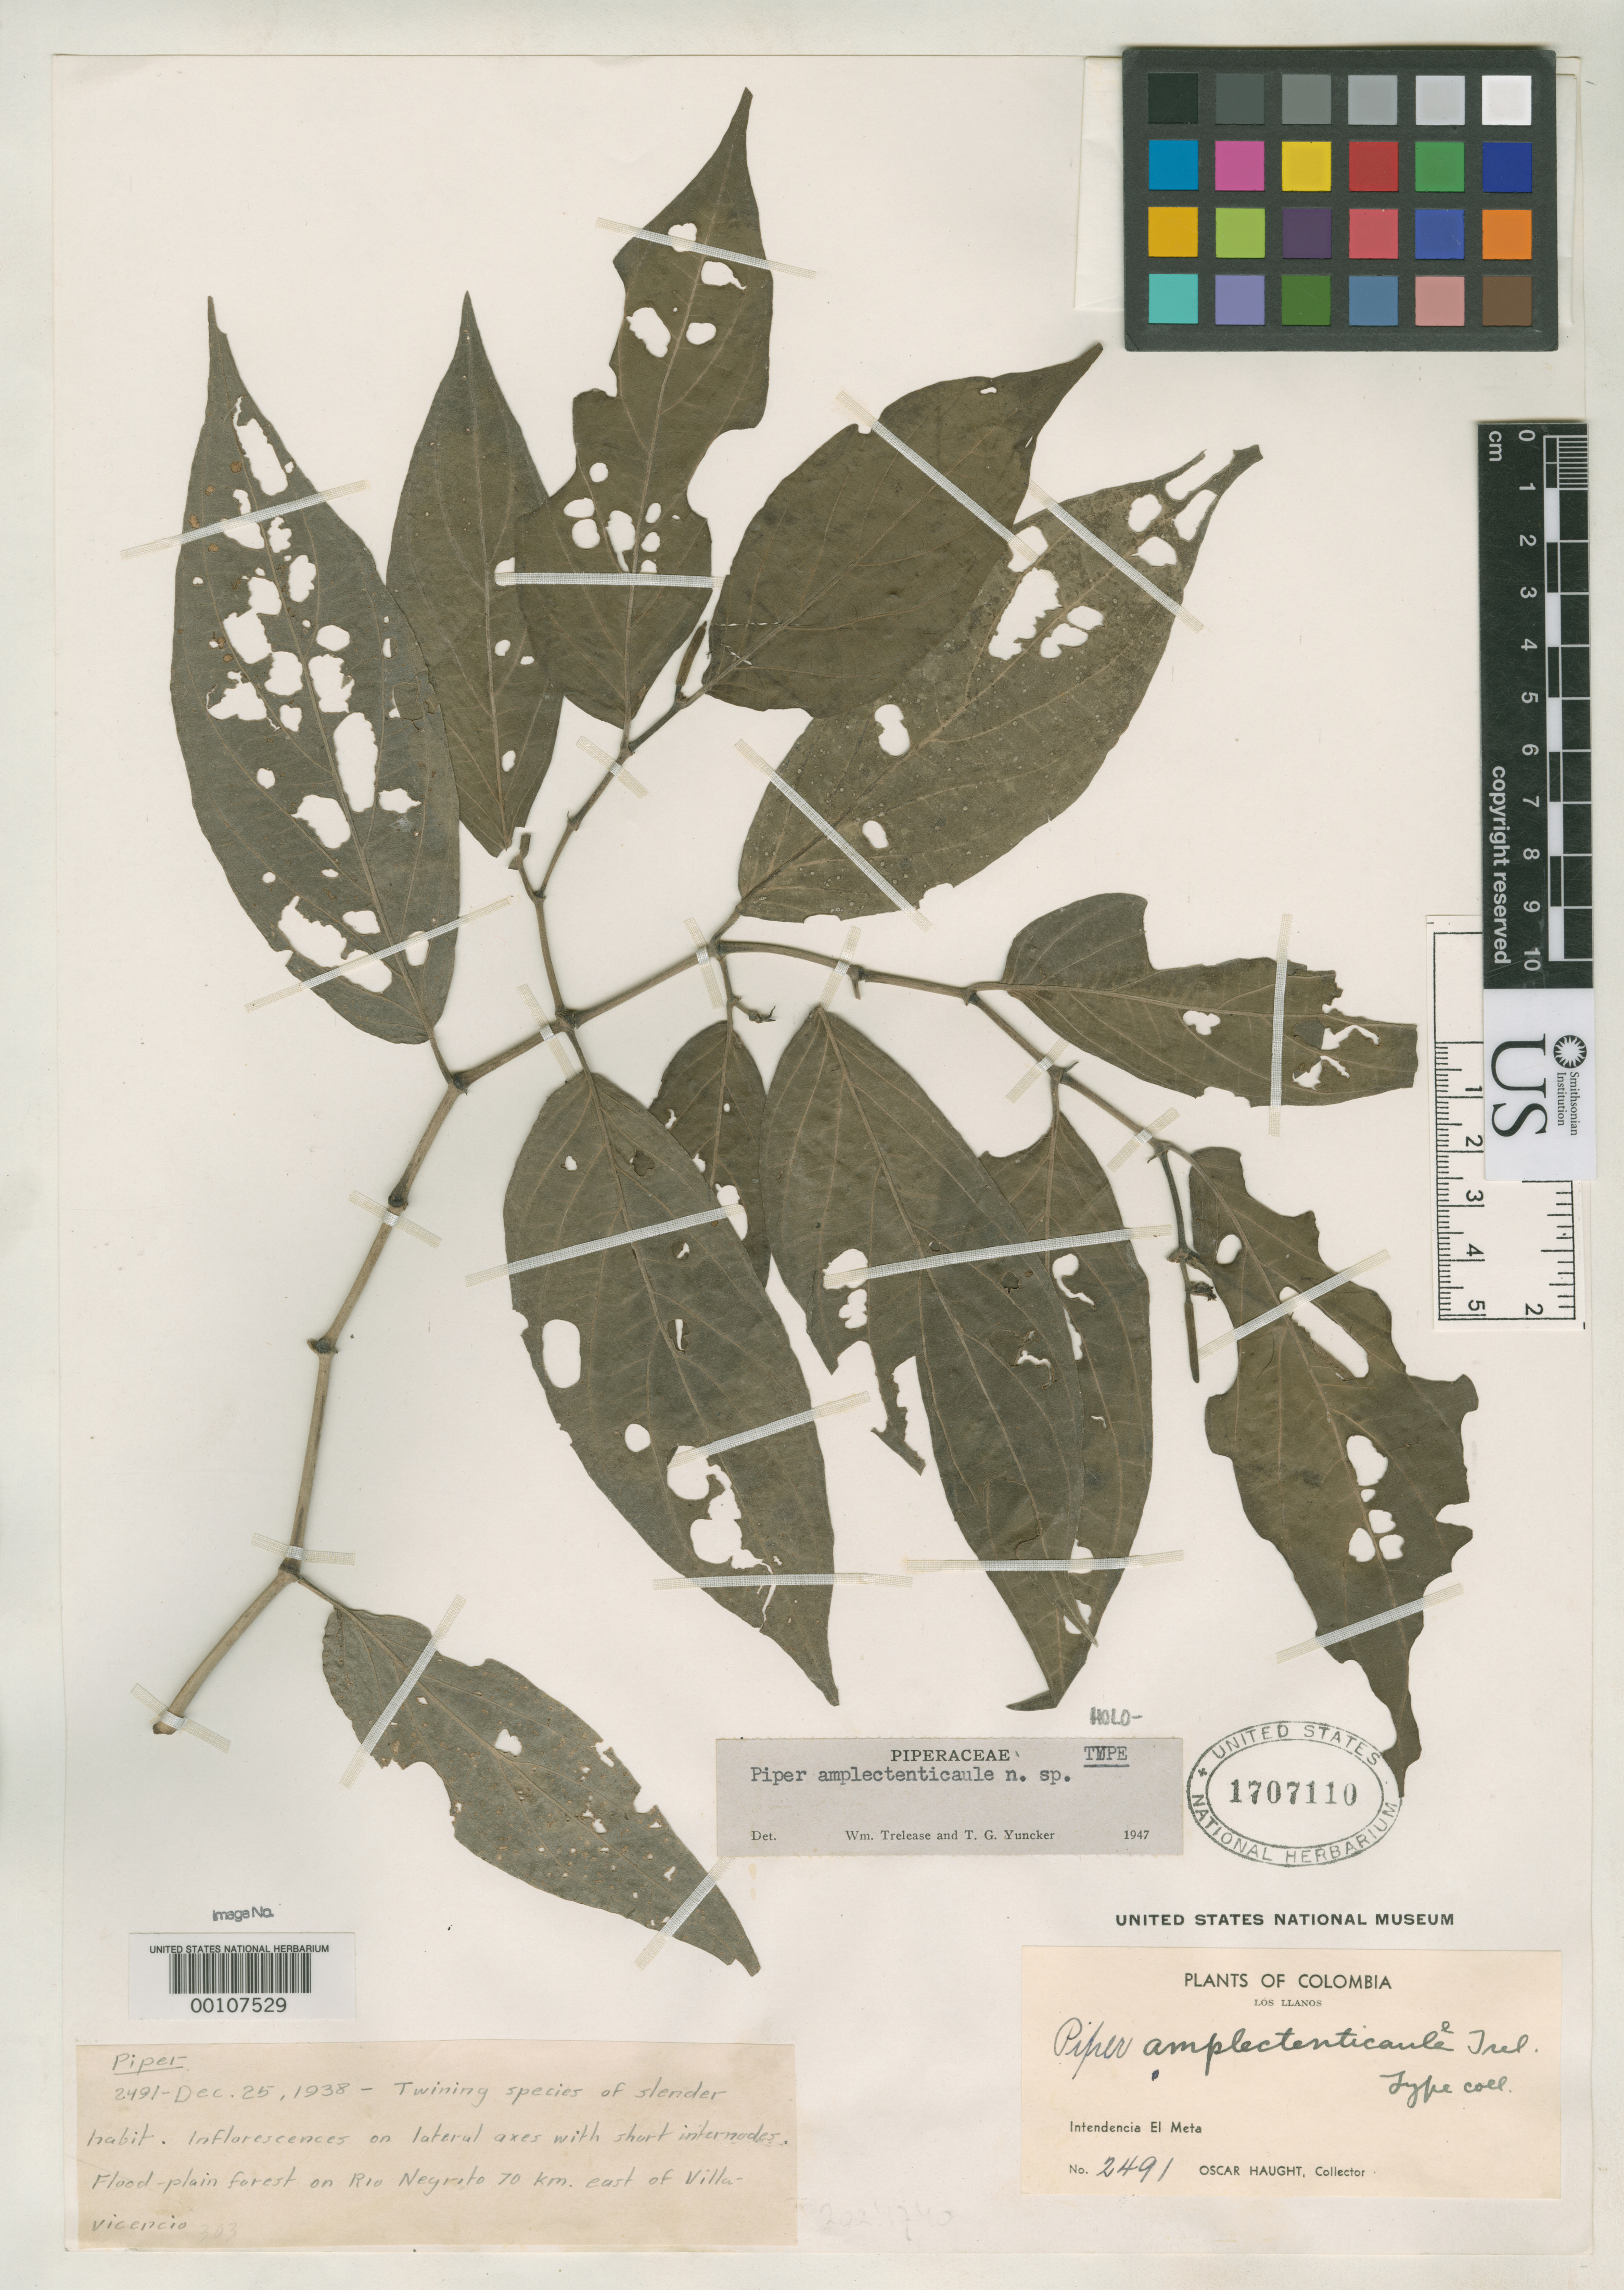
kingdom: Plantae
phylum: Tracheophyta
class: Magnoliopsida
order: Piperales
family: Piperaceae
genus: Piper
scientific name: Piper amplectenticaule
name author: Trel. & Yunck.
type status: Holotype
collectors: O. L. Haught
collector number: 2491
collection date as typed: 25 Dec 1938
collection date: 1938-12-25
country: Colombia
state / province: Meta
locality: E of Villa Vicencia on Rio Nigrito.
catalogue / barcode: US 1707110